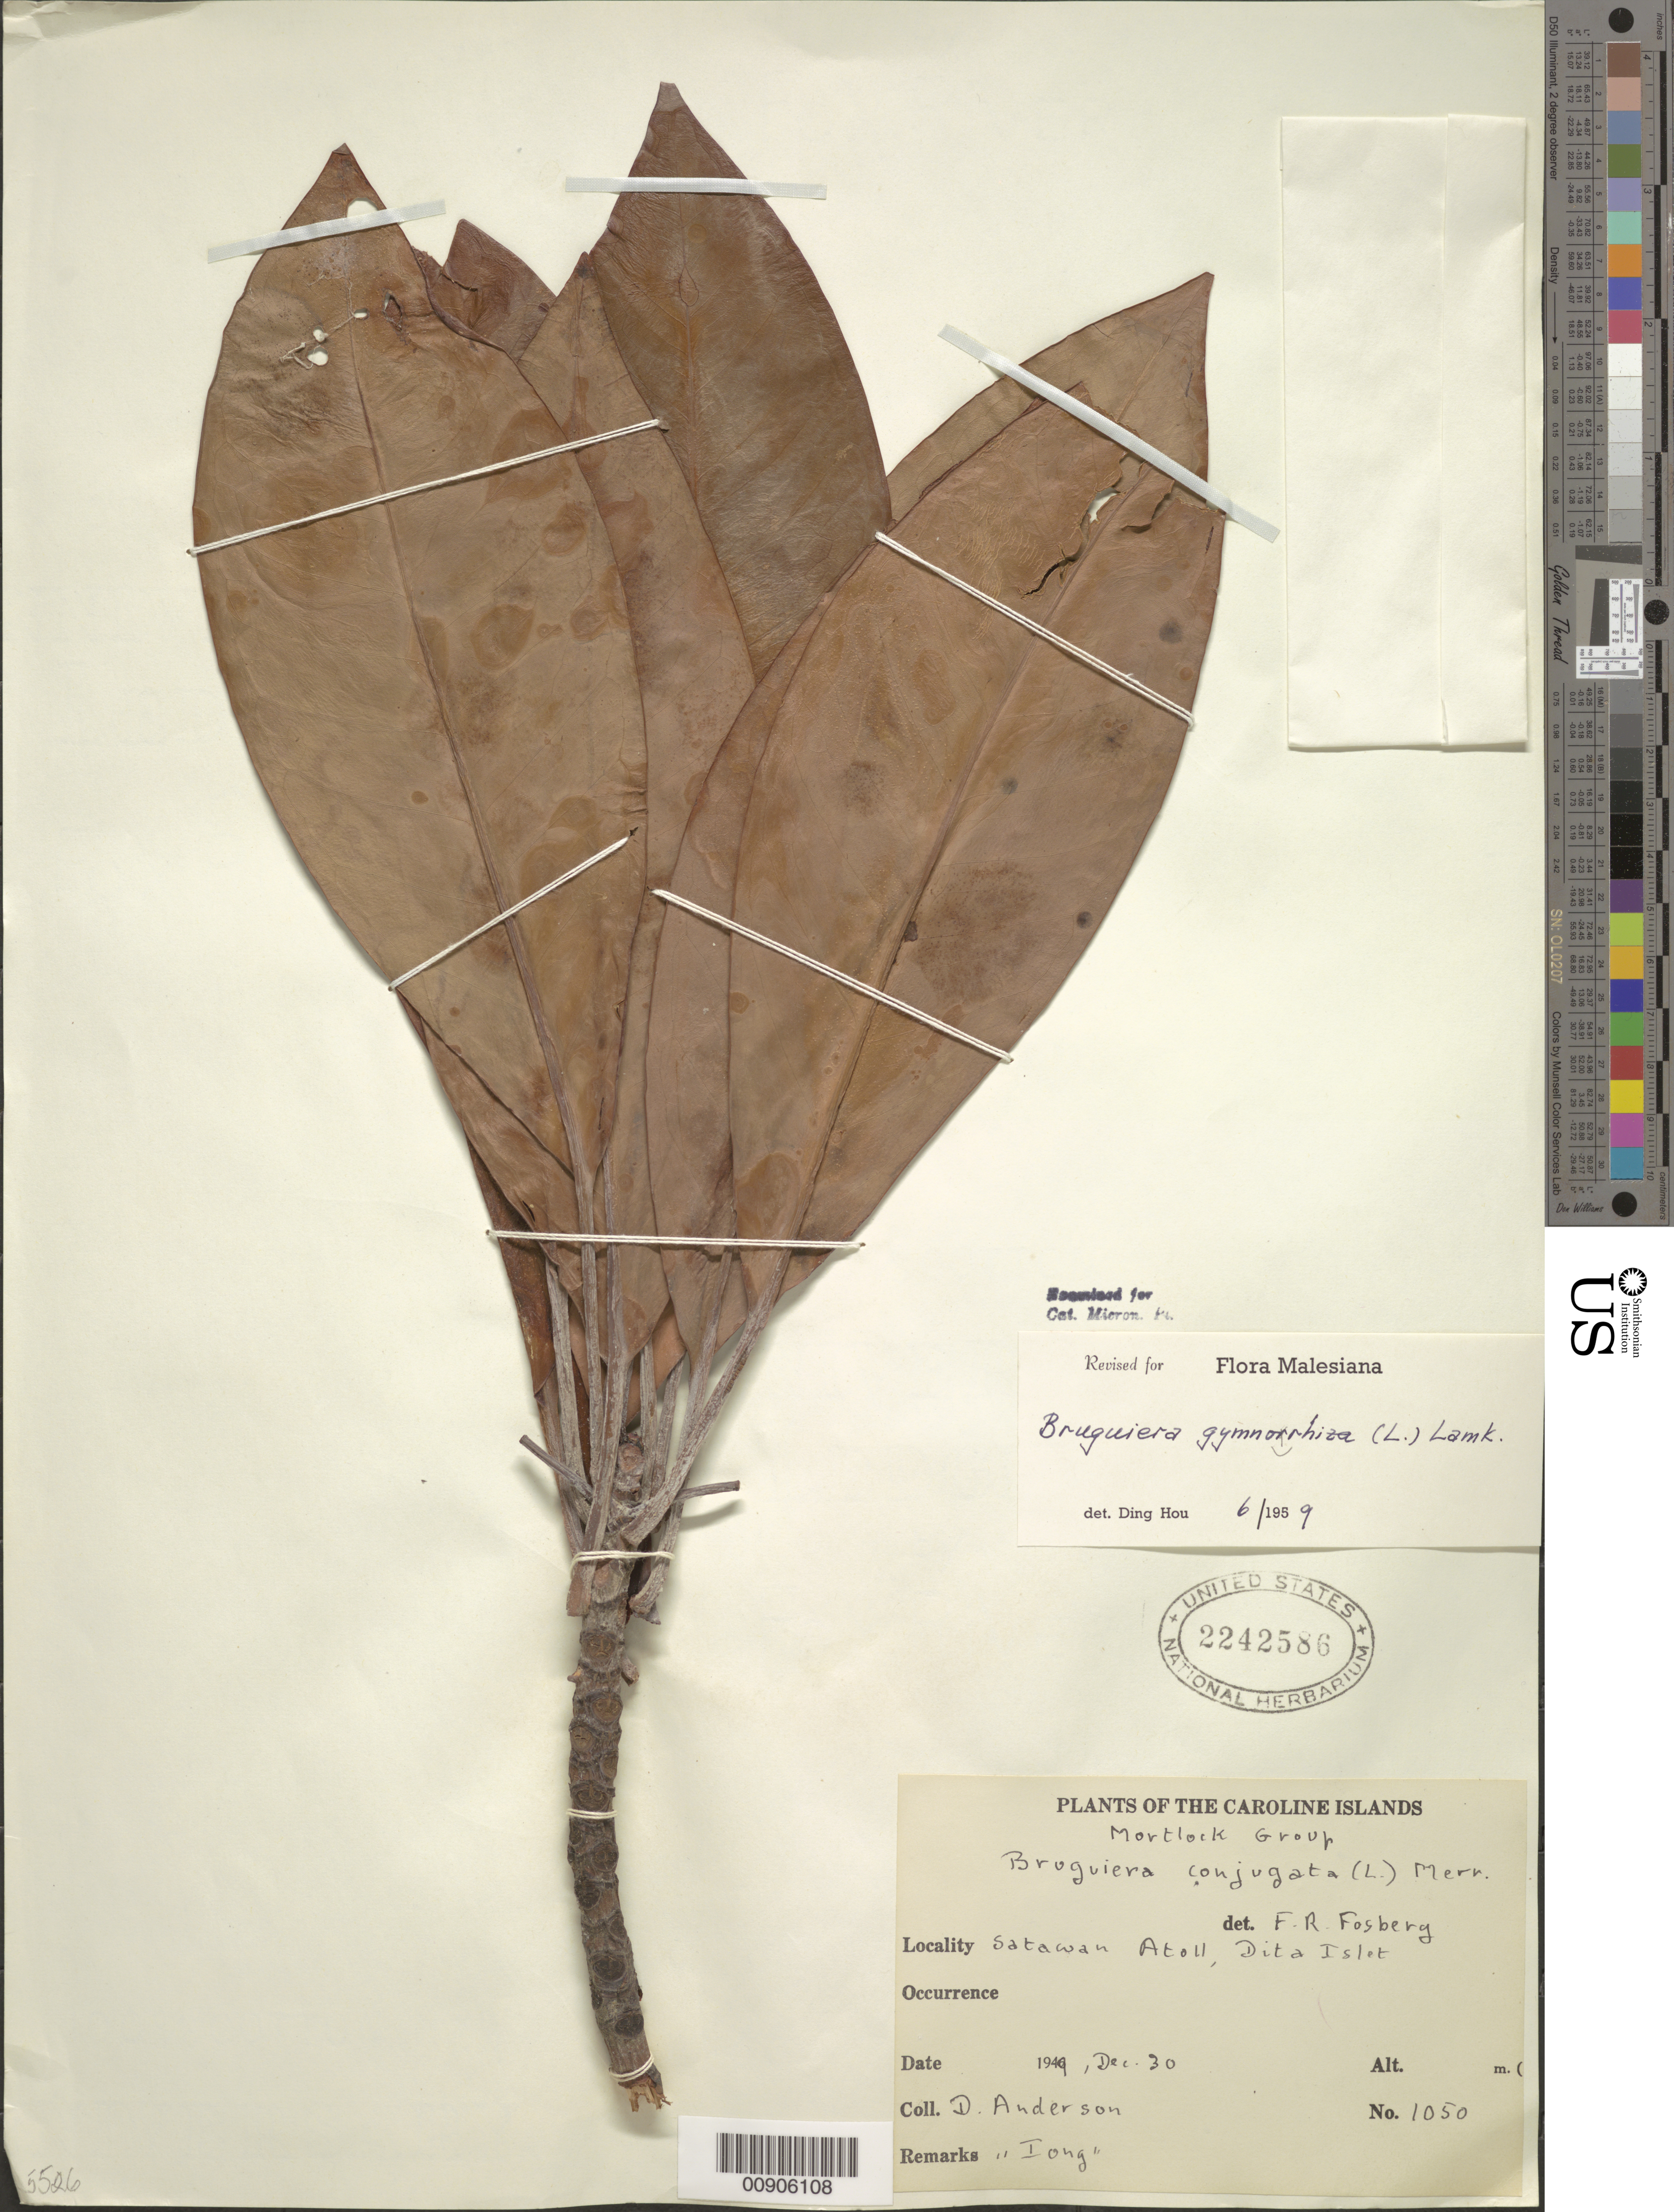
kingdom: Plantae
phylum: Tracheophyta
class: Magnoliopsida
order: Malpighiales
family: Rhizophoraceae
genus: Bruguiera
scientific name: Bruguiera gymnorhiza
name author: (L.) Savigny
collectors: D. Anderson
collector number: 1050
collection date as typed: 30 Dec 1949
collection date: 1949-12-30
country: Micronesia, Federated States of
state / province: Truk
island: Satawan Atoll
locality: Dita Islet.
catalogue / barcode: US 2242586